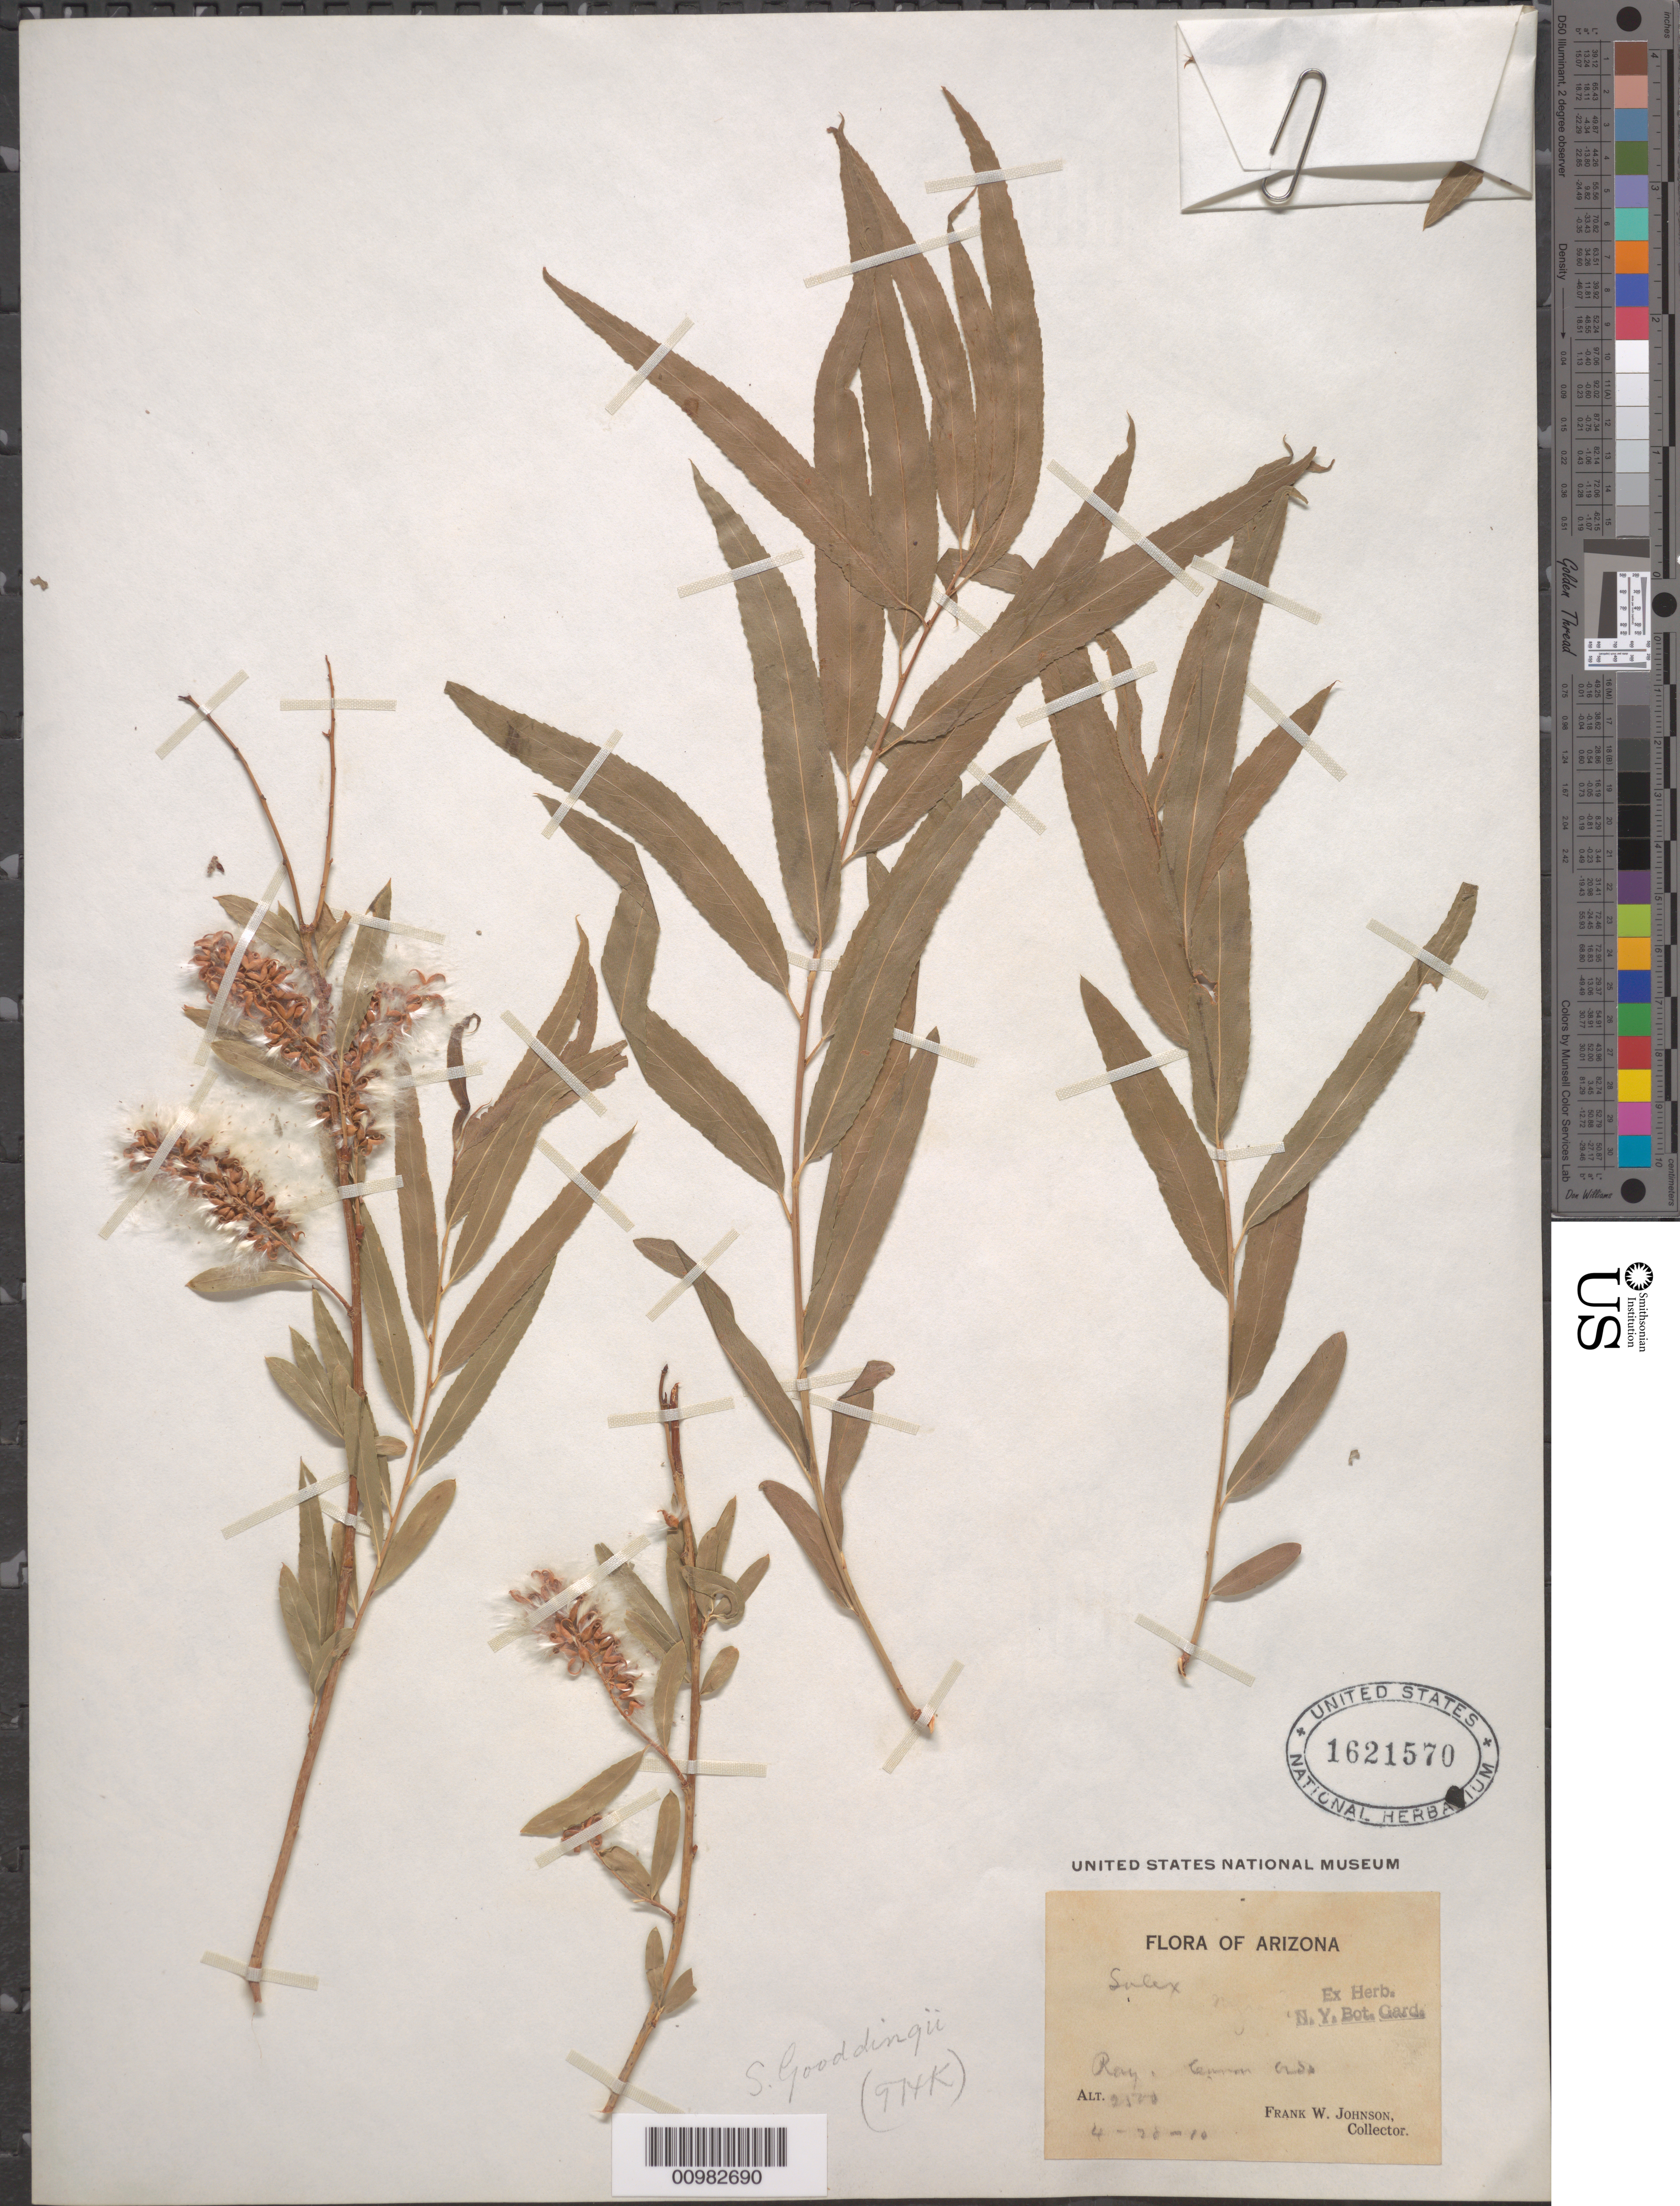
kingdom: Plantae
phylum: Tracheophyta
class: Magnoliopsida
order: Malpighiales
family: Salicaceae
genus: Salix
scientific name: Salix gooddingii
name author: C.R. Ball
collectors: F. W. Johnson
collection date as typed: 20 Apr 1910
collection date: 1910-04-20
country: United States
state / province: Arizona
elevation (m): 2170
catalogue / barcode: US 1621570